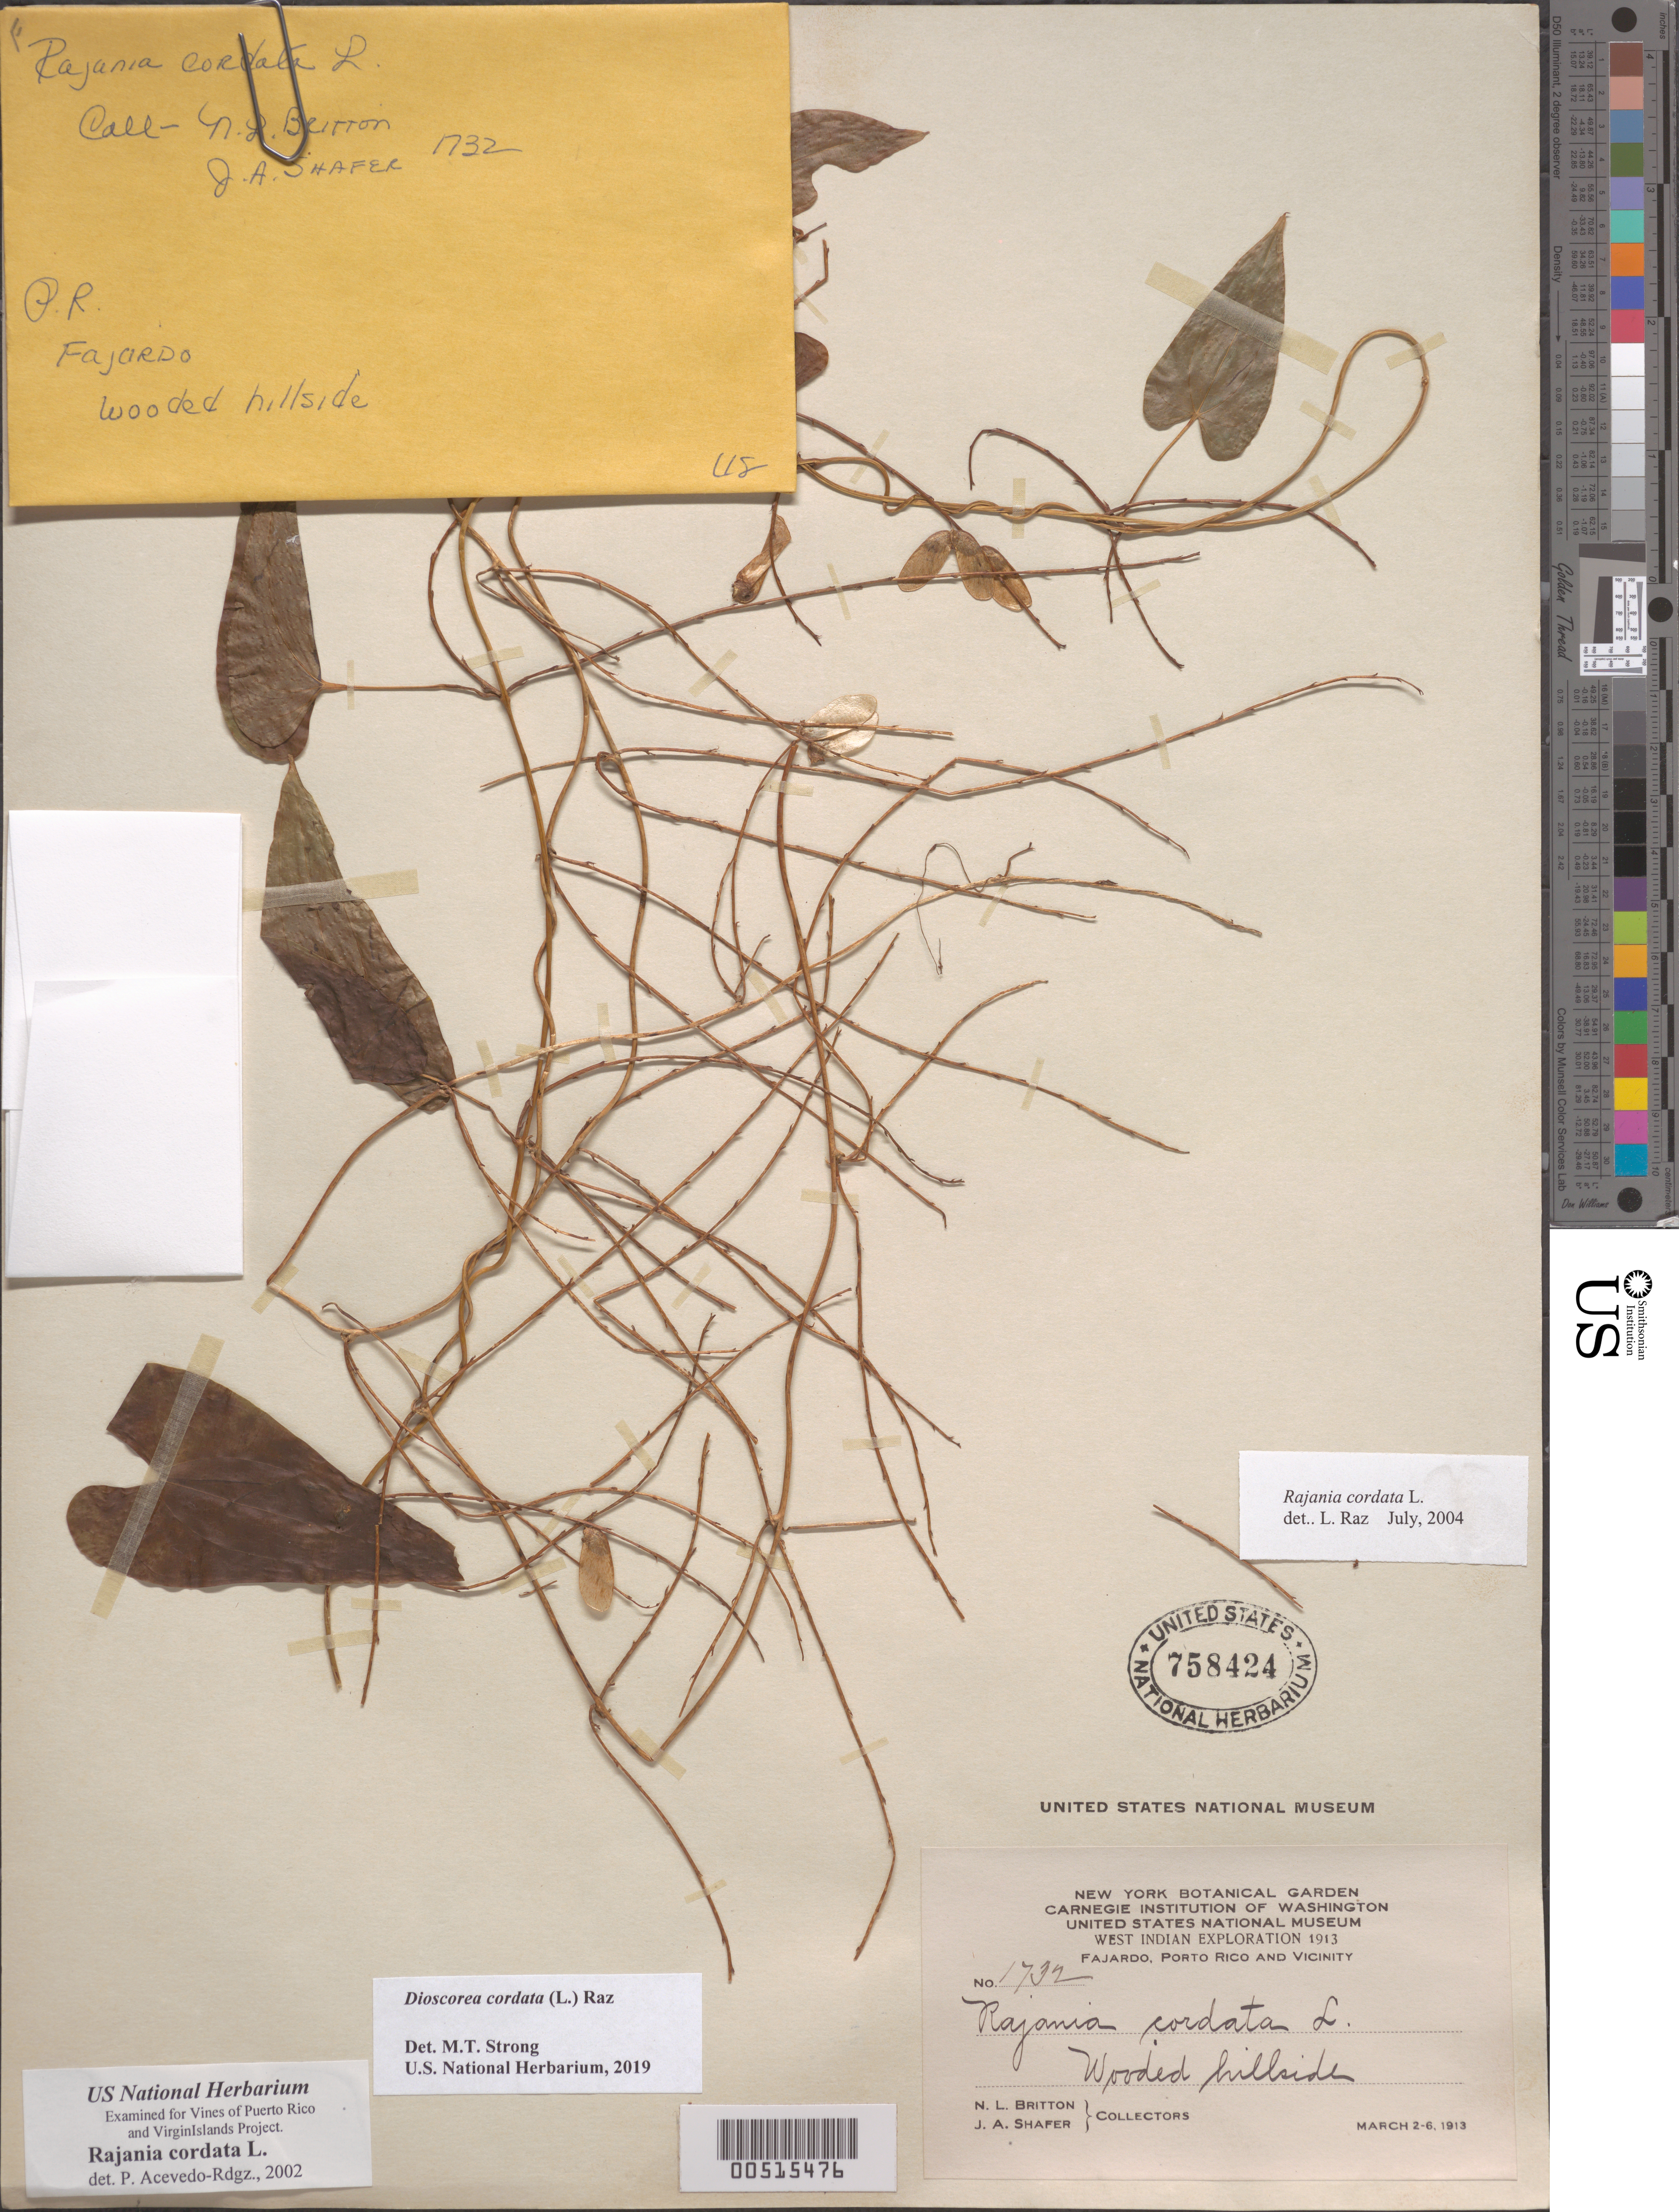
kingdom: Plantae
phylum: Tracheophyta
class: Liliopsida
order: Dioscoreales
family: Dioscoreaceae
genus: Dioscorea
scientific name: Dioscorea cordata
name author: (L.) Raz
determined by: Strong, M. T., (US), Smithsonian Institution - National Museum of Natural History (UNITED STATES)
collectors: N. Britton & J. A. Shafer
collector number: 1732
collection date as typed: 02 Mar 1913 to 06 Mar 1913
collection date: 1913-03-02/1913-03-06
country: Puerto Rico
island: Greater Antilles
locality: Fajardo.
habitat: Wooded hillside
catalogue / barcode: US 758424